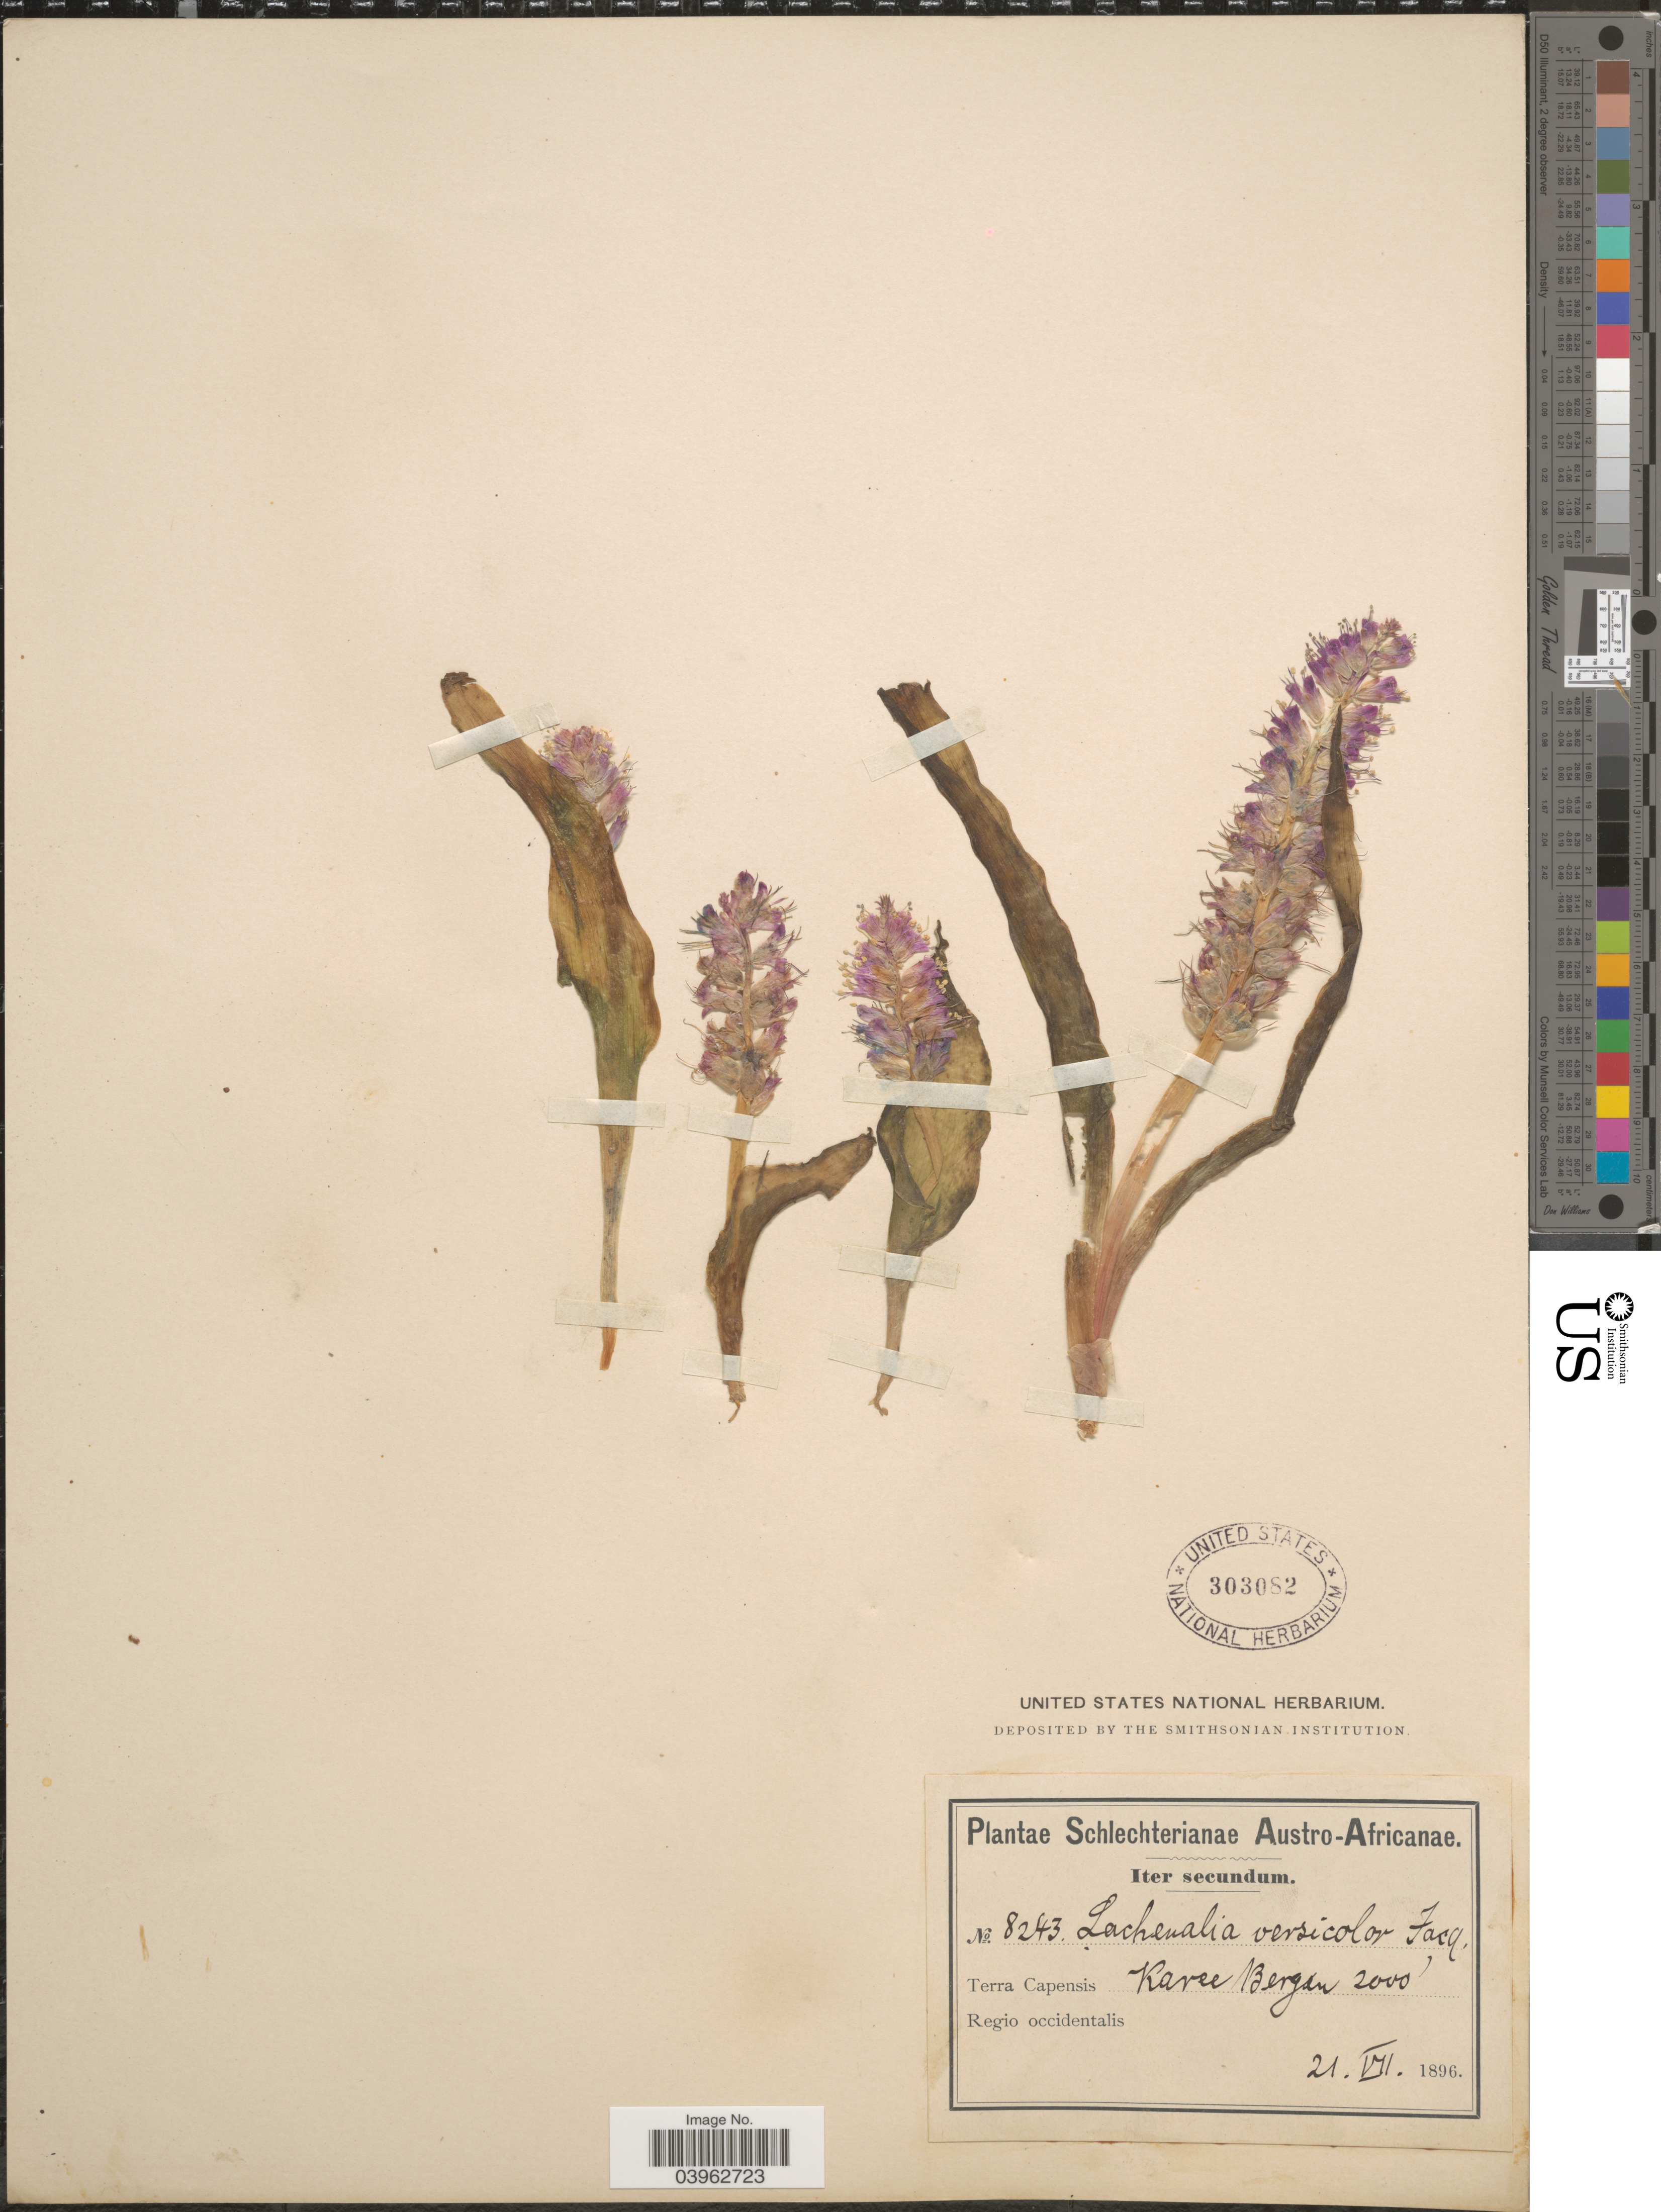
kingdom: Plantae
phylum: Tracheophyta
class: Liliopsida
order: Asparagales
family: Asparagaceae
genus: Lachenalia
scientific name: Lachenalia versicolor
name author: Baker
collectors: Schlechter, --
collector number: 8243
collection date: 1896-07-21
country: South Africa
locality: Austro-Africanae. Terra Capensis Karee Bergen. Regio occidentalis.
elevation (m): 610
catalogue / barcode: US 303082